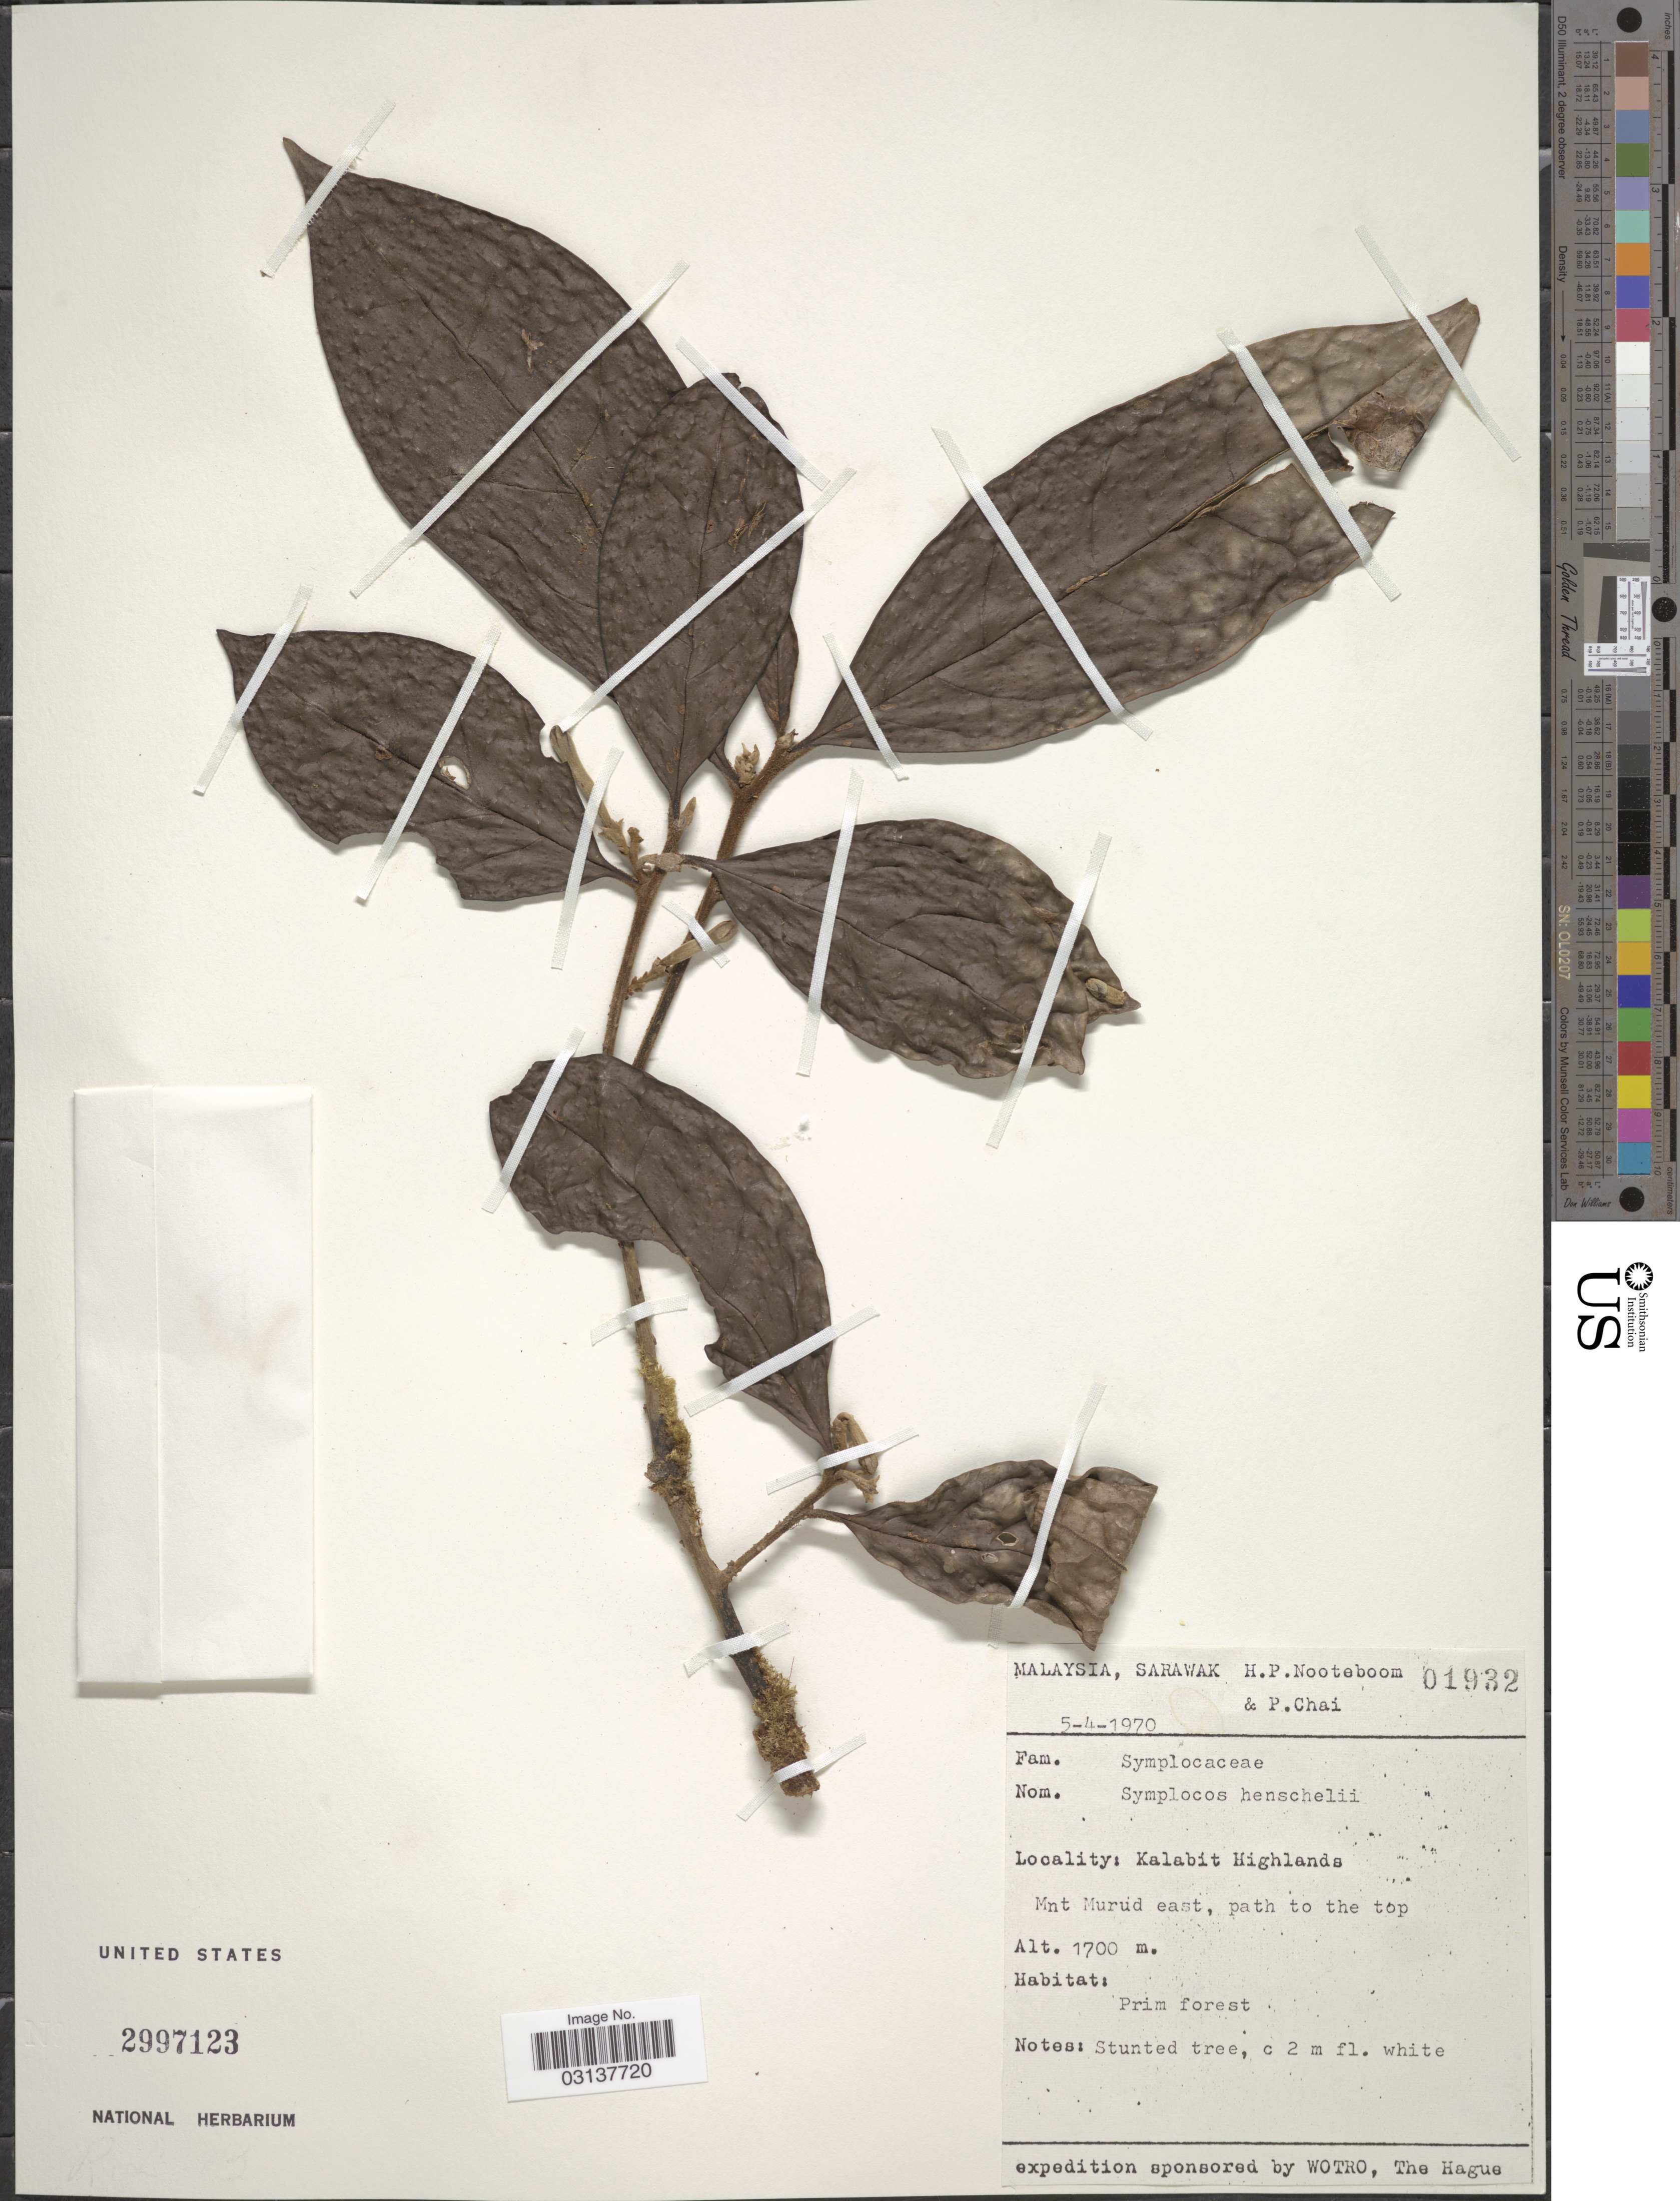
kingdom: Plantae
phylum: Tracheophyta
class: Magnoliopsida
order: Ericales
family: Symplocaceae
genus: Cordyloblaste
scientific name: Cordyloblaste henschelii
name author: Moritzi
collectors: H. P. Nooteboom & P. Chai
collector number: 01932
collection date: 1970-04-05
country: Malaysia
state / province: Sarawak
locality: Kalabit Highlands, Mnt Murud east, path to the top.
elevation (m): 1700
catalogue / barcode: US 2997123